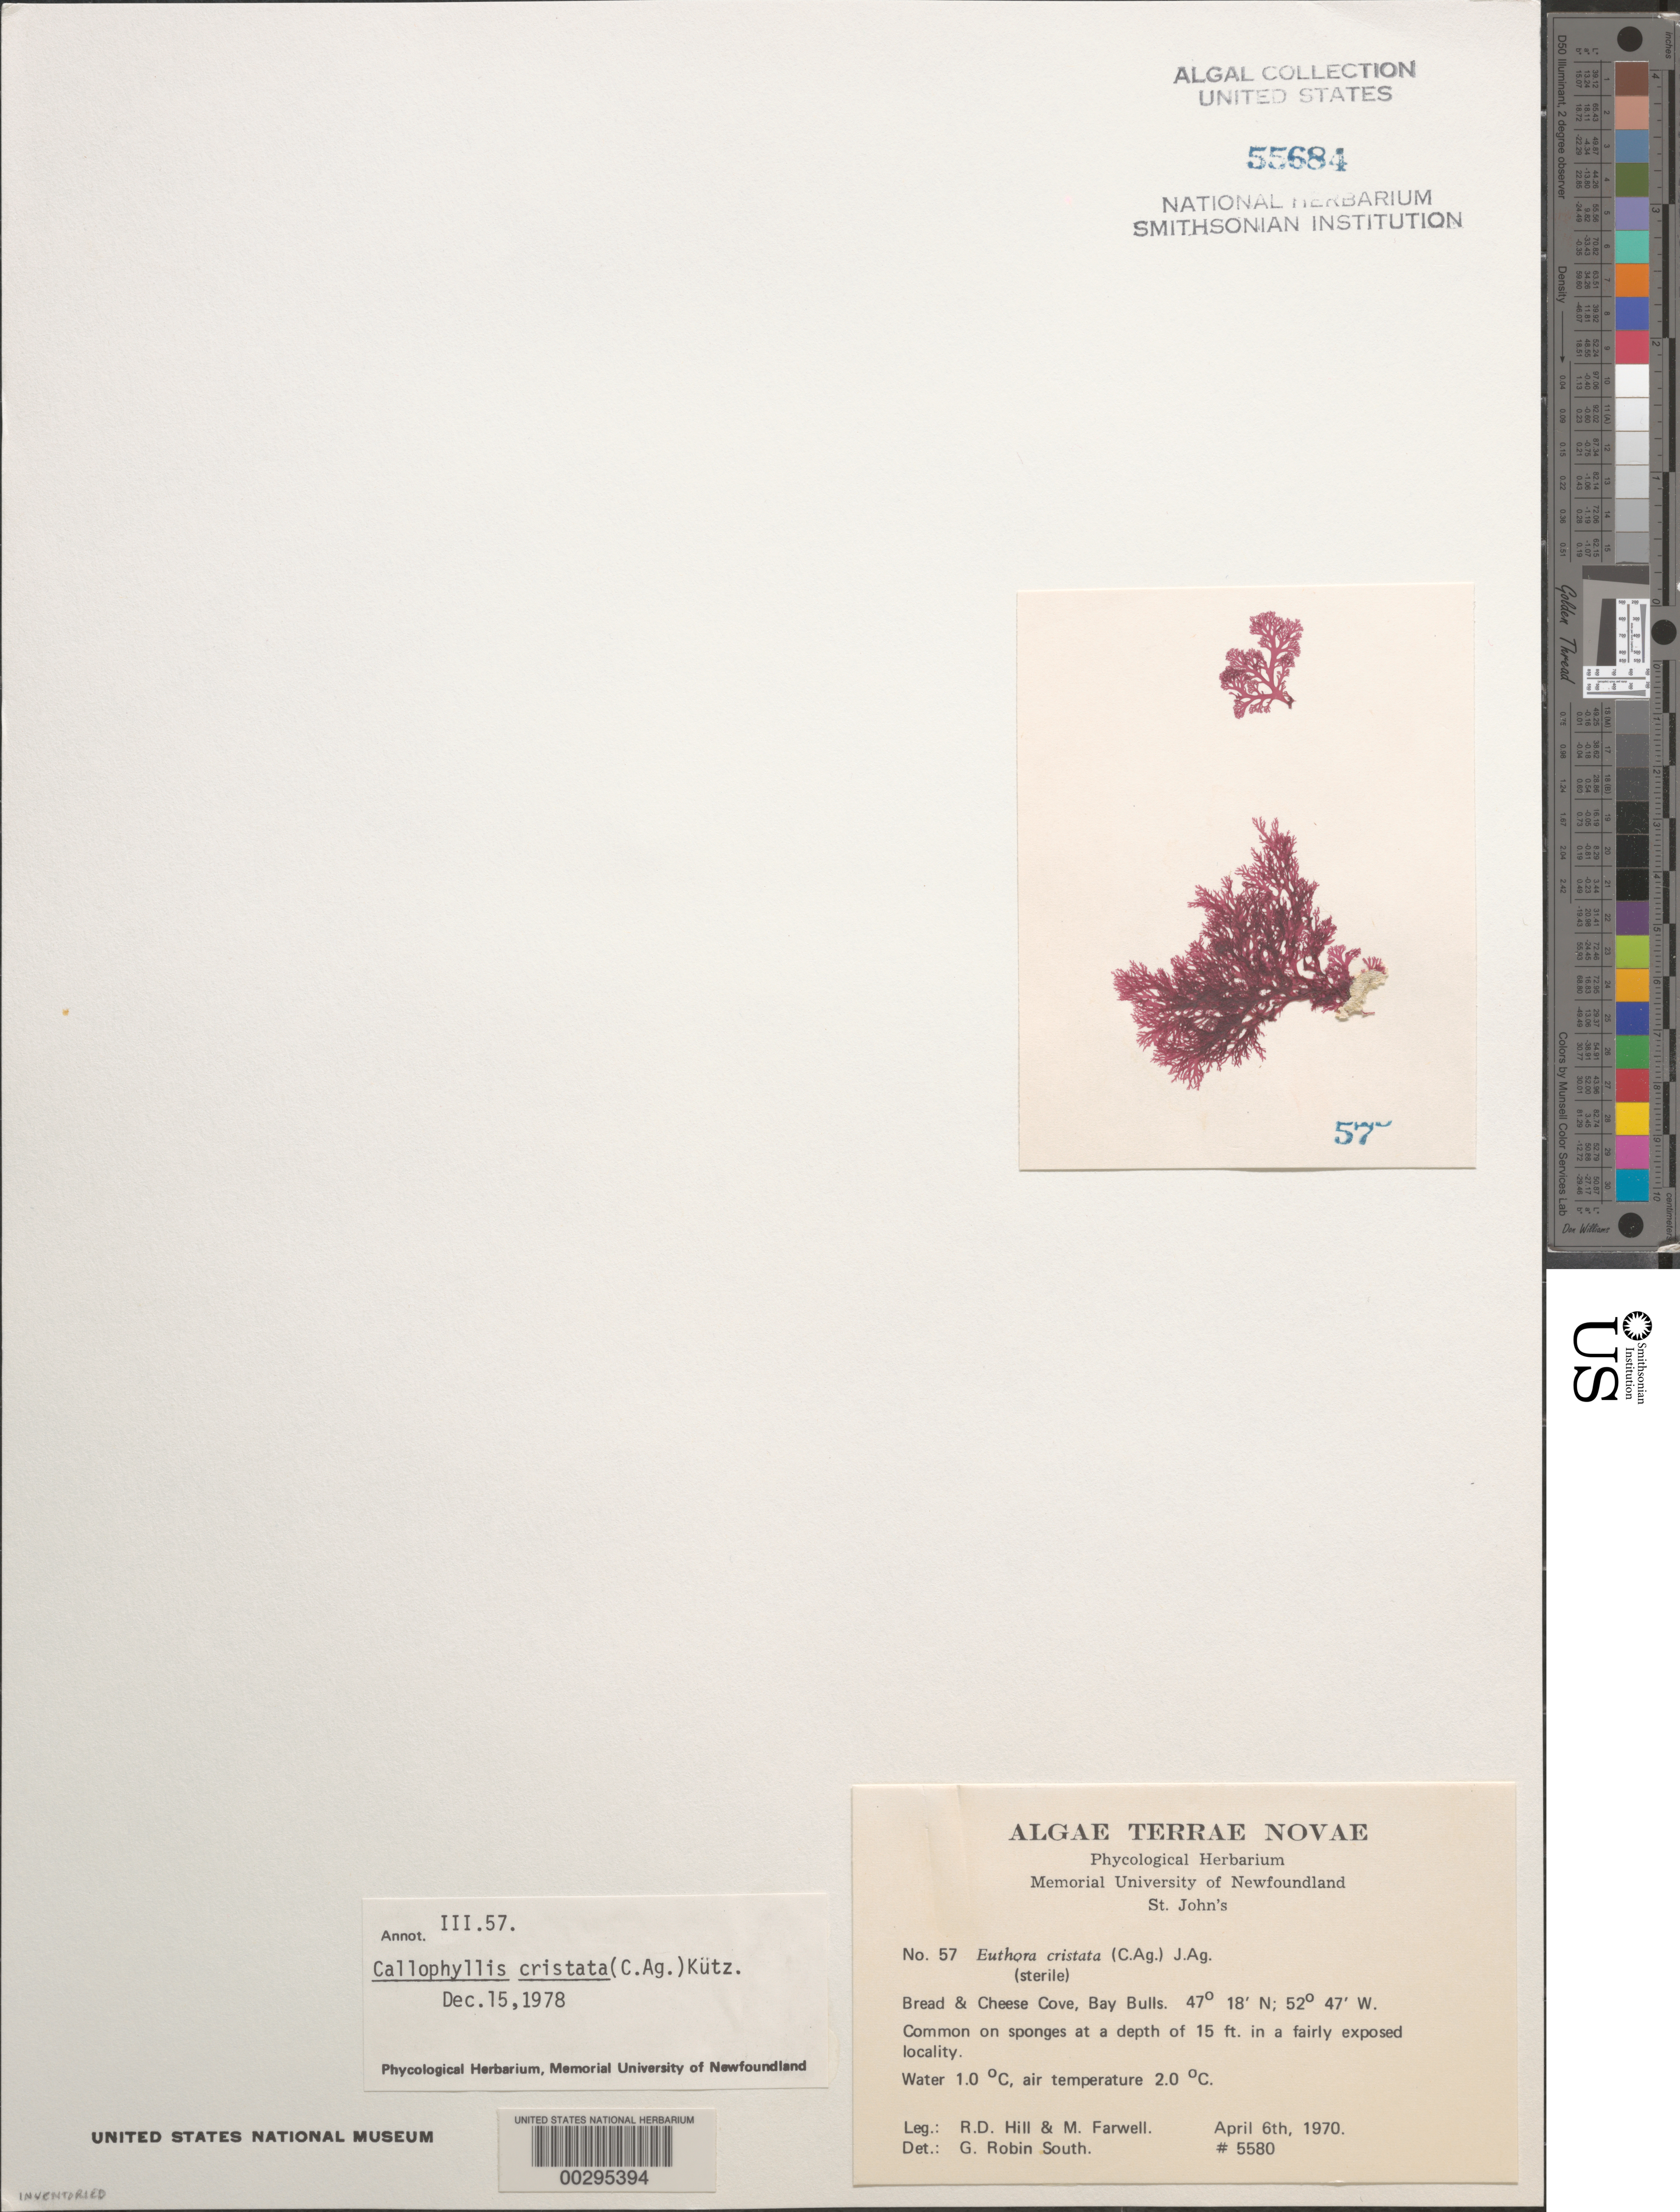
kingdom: Plantae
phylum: Rhodophyta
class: Florideophyceae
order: Gigartinales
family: Kallymeniaceae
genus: Euthora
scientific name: Euthora cristata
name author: (C. Agardh) J. Agardh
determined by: Algae name updating Project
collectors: R. D. Hill & M. Farwell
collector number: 5580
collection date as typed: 06 Apr 1970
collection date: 1970-04-06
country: Canada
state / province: Newfoundland and Labrador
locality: Bread and Cheese Cove, Bay Bulls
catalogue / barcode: US 55684